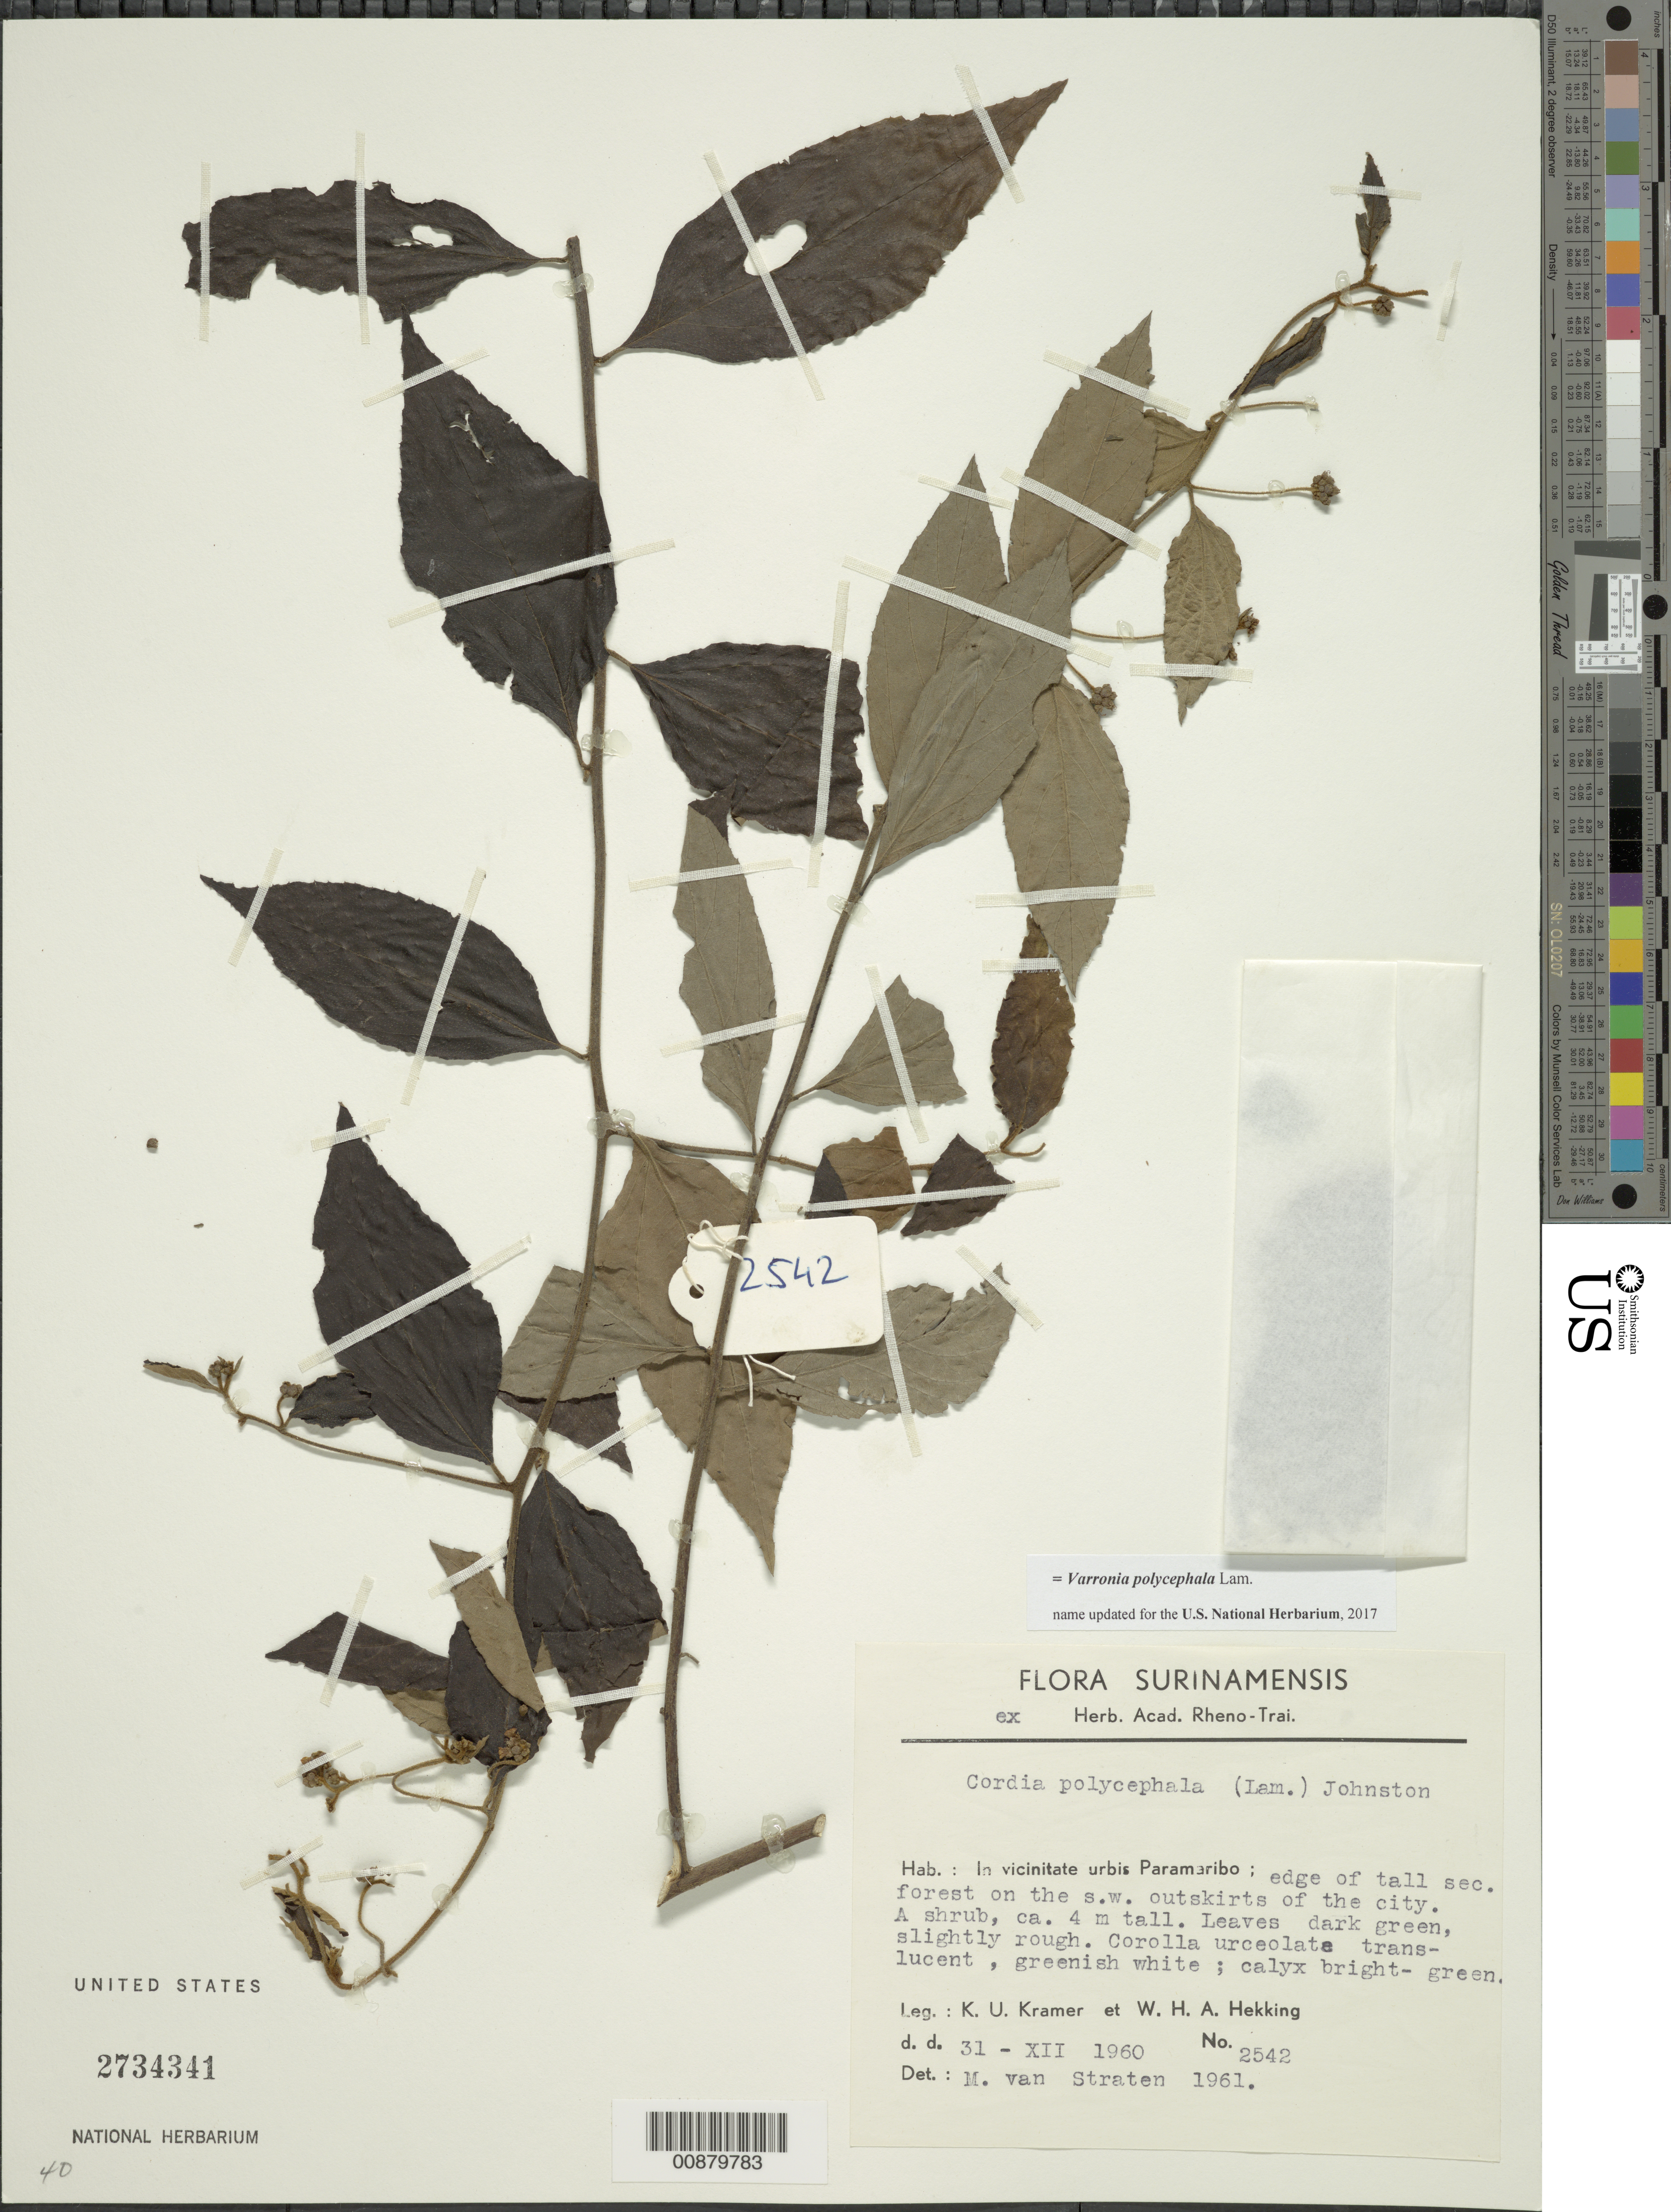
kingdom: Plantae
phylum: Tracheophyta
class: Magnoliopsida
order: Boraginales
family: Cordiaceae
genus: Varronia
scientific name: Varronia polycephala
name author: Lam.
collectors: K. U. Kramer & W. H. A. Hekking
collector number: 2542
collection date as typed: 31-Dec-60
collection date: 1960-12-31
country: Suriname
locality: Paramaribo, vic., SW outskirts of city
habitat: Edge of tall sec. Forest on outskirts of city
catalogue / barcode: US 2734341